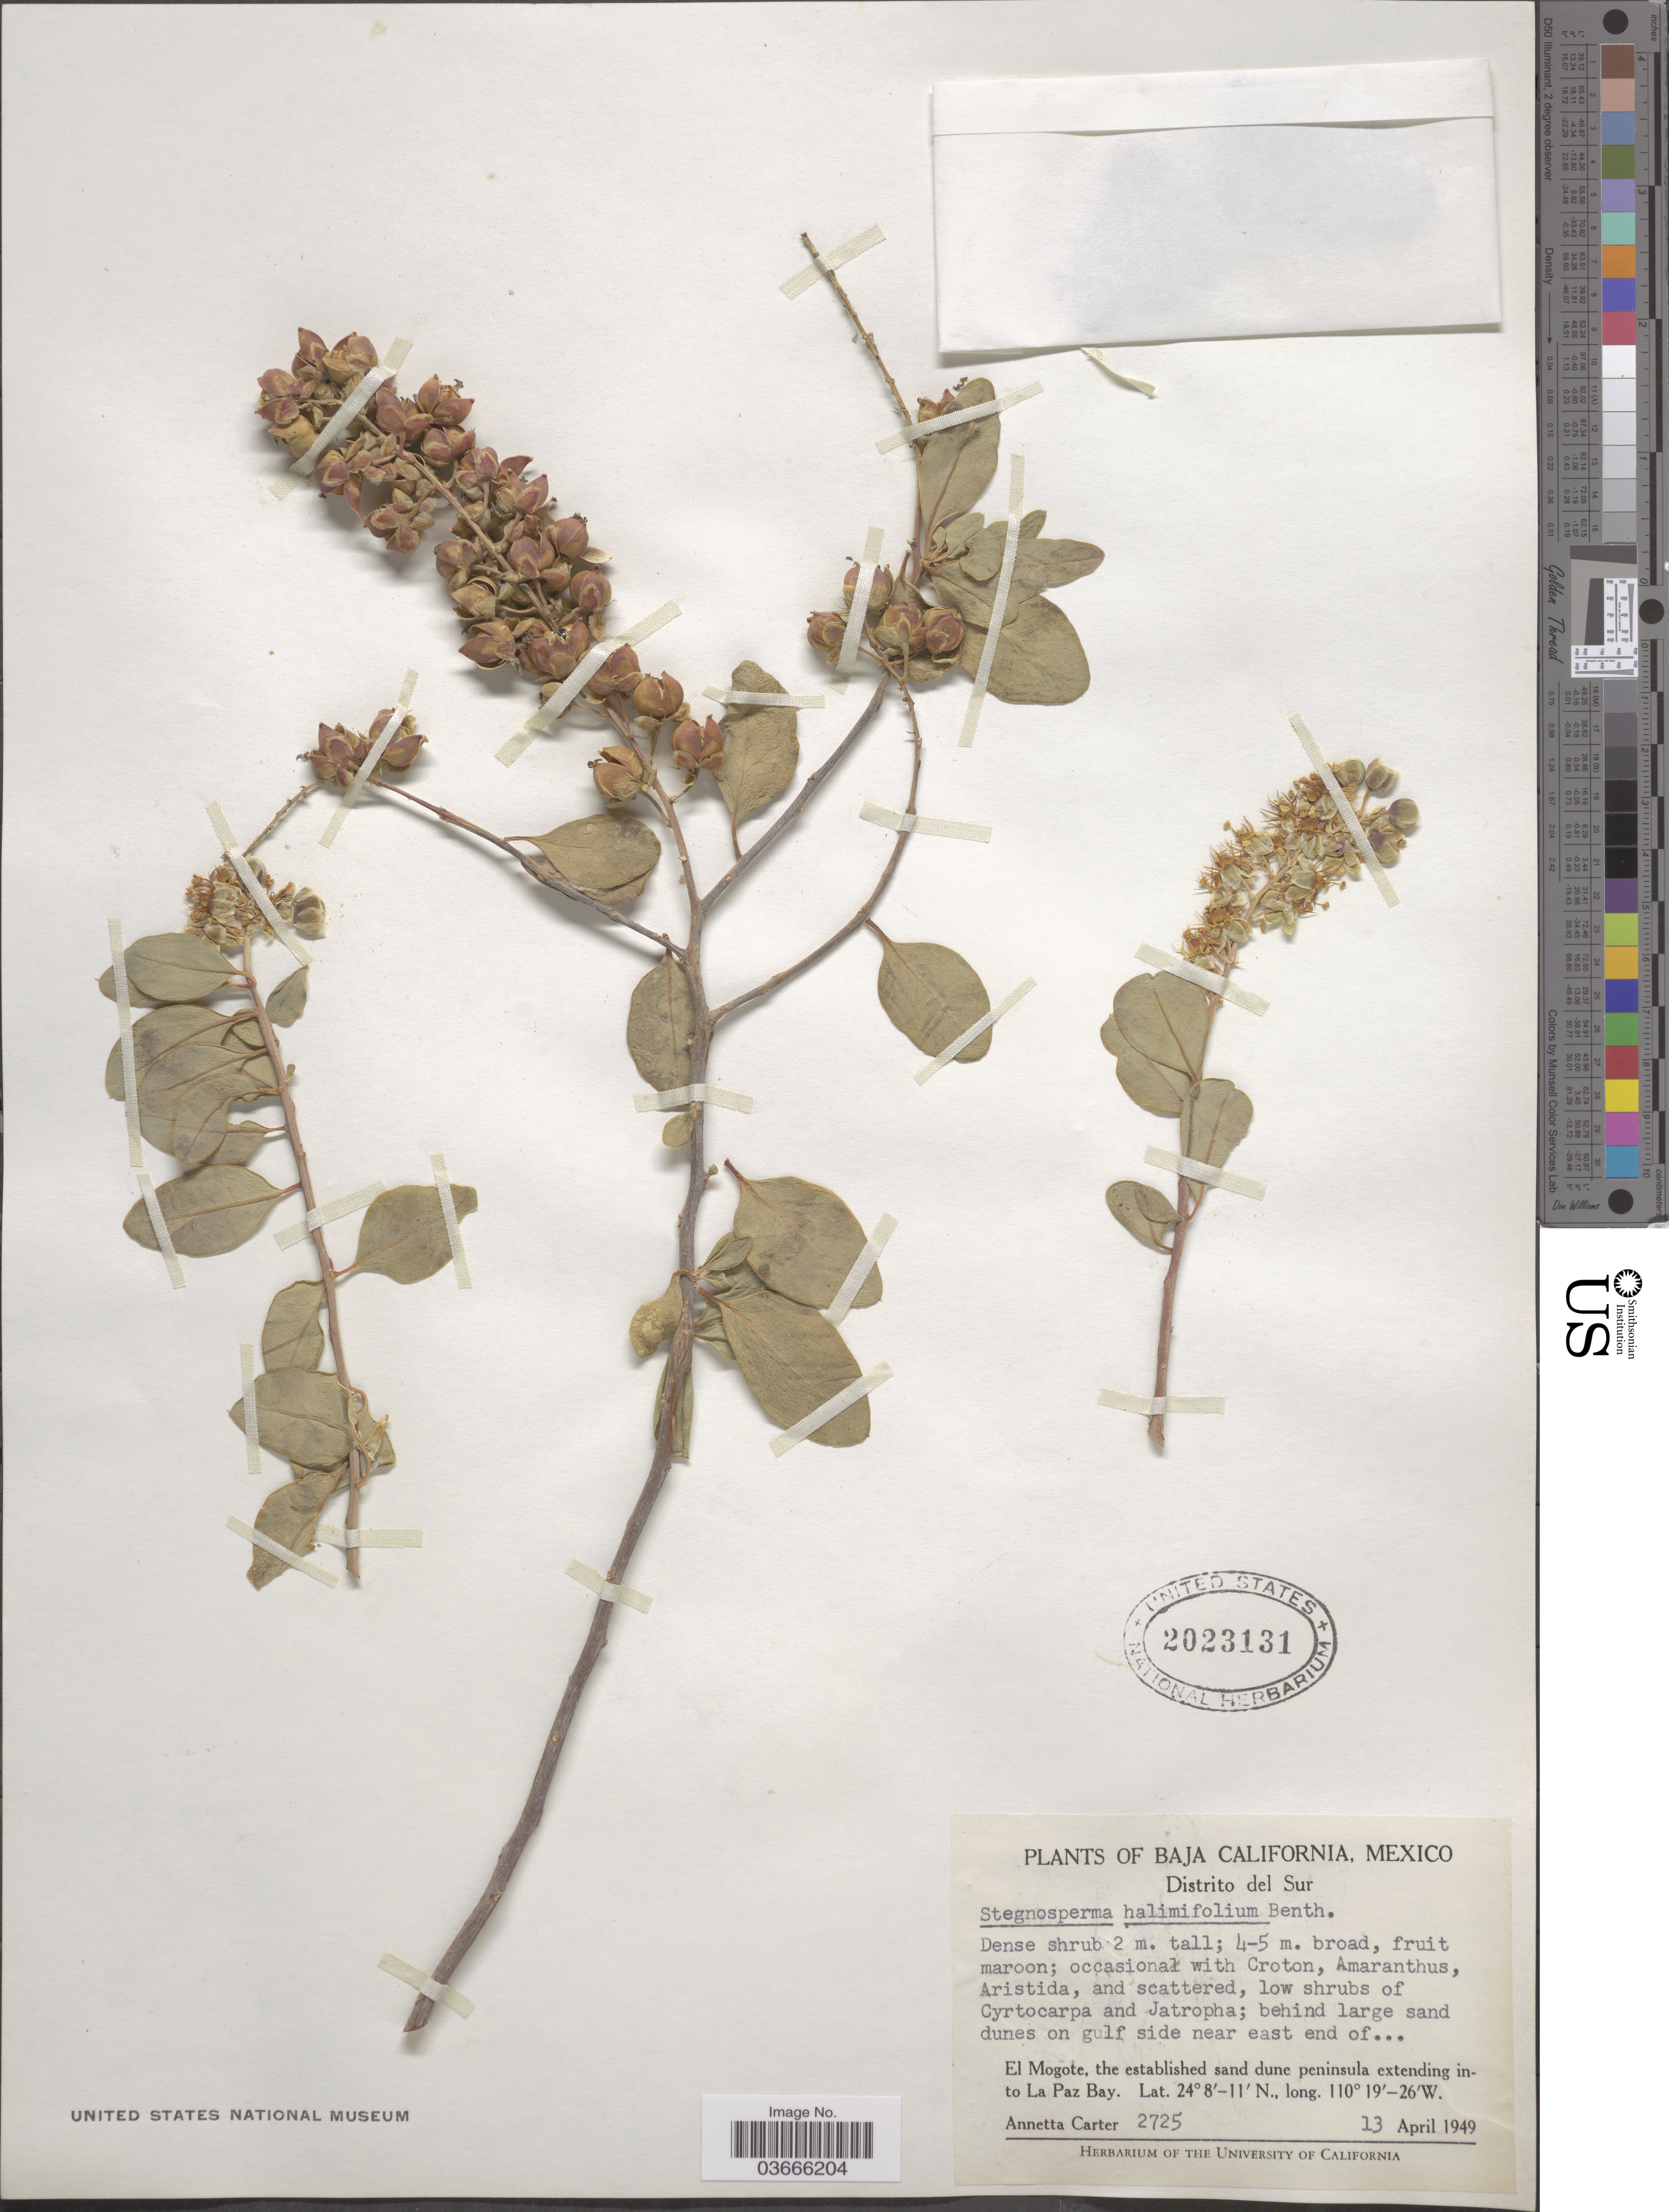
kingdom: Plantae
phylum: Tracheophyta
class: Magnoliopsida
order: Caryophyllales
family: Stegnospermataceae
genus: Stegnosperma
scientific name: Stegnosperma halimifolium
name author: Benth.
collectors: A. Carter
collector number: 2725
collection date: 1949-04-13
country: Mexico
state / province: Baja California Sur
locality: Distrito del Sur. Behind large sand dunes on gulf side near east end of... El Mogote, the established sand dune peninsula extending into La Paz Bay.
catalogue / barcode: US 2023131